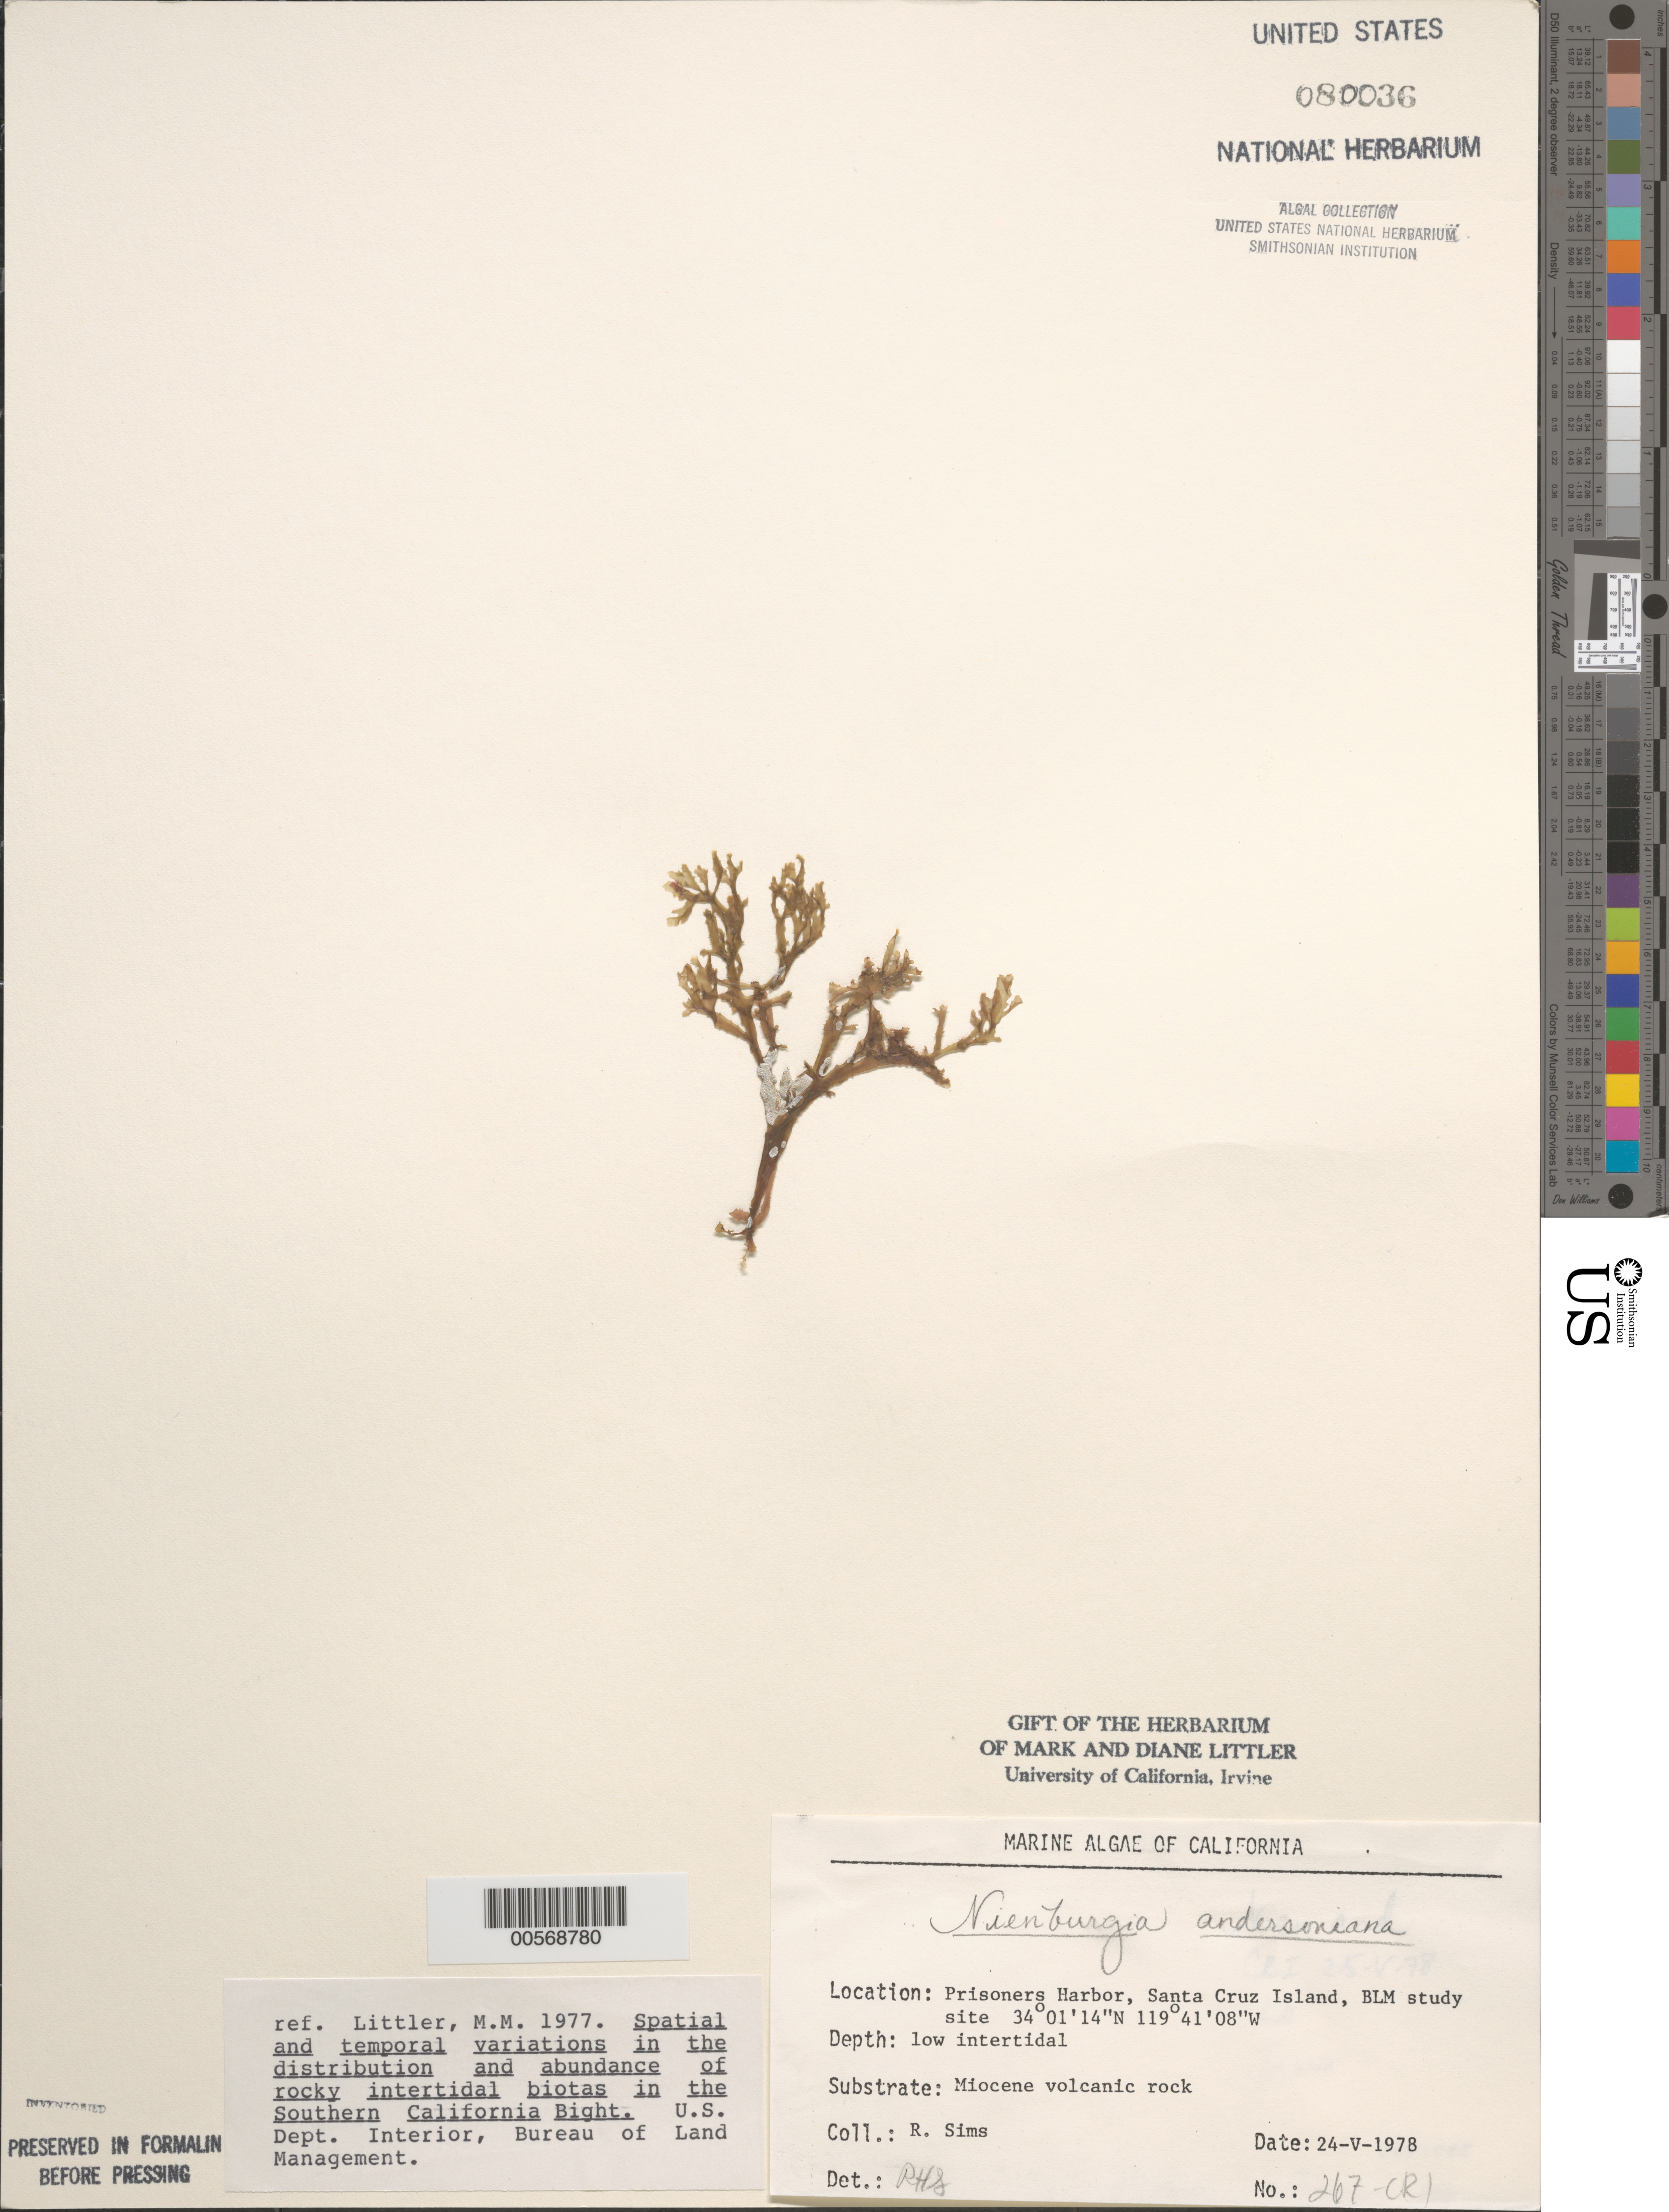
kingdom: Plantae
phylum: Rhodophyta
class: Florideophyceae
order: Ceramiales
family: Delesseriaceae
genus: Nienburgia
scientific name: Nienburgia andersoniana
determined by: Sims, Robert H.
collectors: R. H. Sims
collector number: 267-cri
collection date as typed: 24 May 1978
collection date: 1978-05-24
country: United States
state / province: California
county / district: Santa Barbara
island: Santa Cruz Island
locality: Prisoners Harbor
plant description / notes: BLM-SOCALBIGHT Rocky Intertidal Survey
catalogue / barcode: US 80036